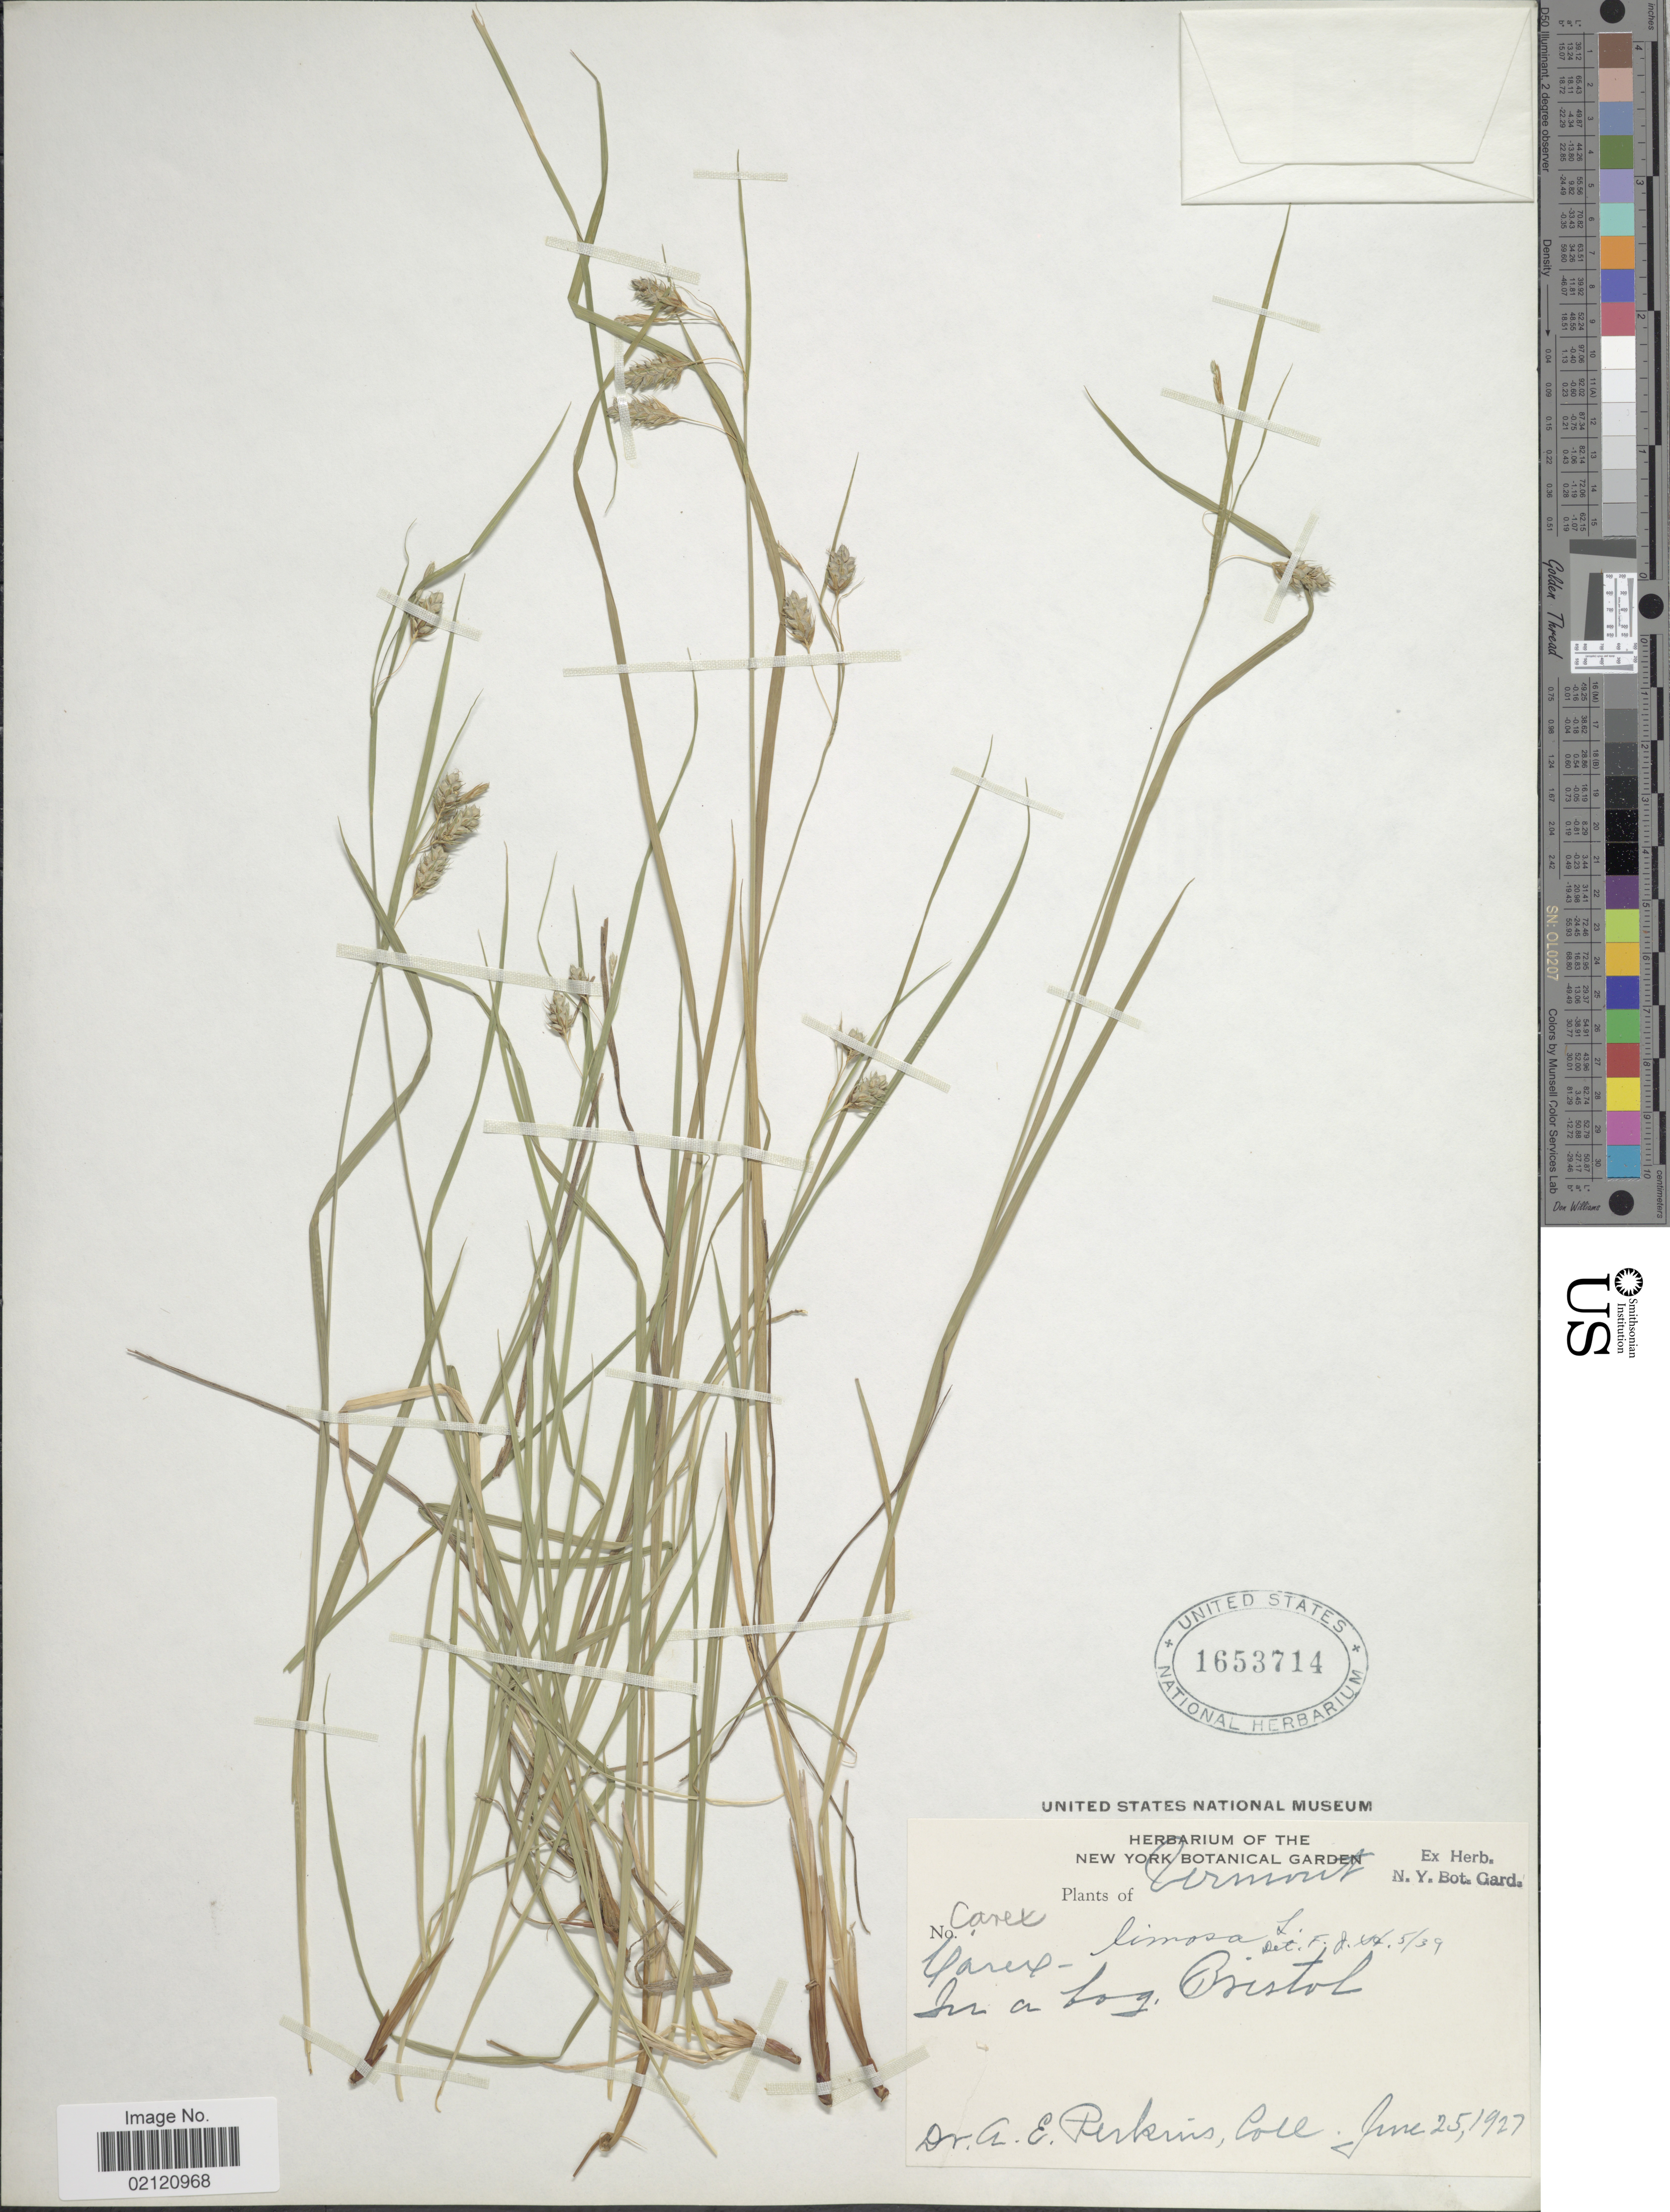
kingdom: Plantae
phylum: Tracheophyta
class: Liliopsida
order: Poales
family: Cyperaceae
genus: Carex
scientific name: Carex limosa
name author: L.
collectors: A. E. Perkins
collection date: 1927-06-25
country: United States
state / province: Vermont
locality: In a bog, Bristol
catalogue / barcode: US 1653714